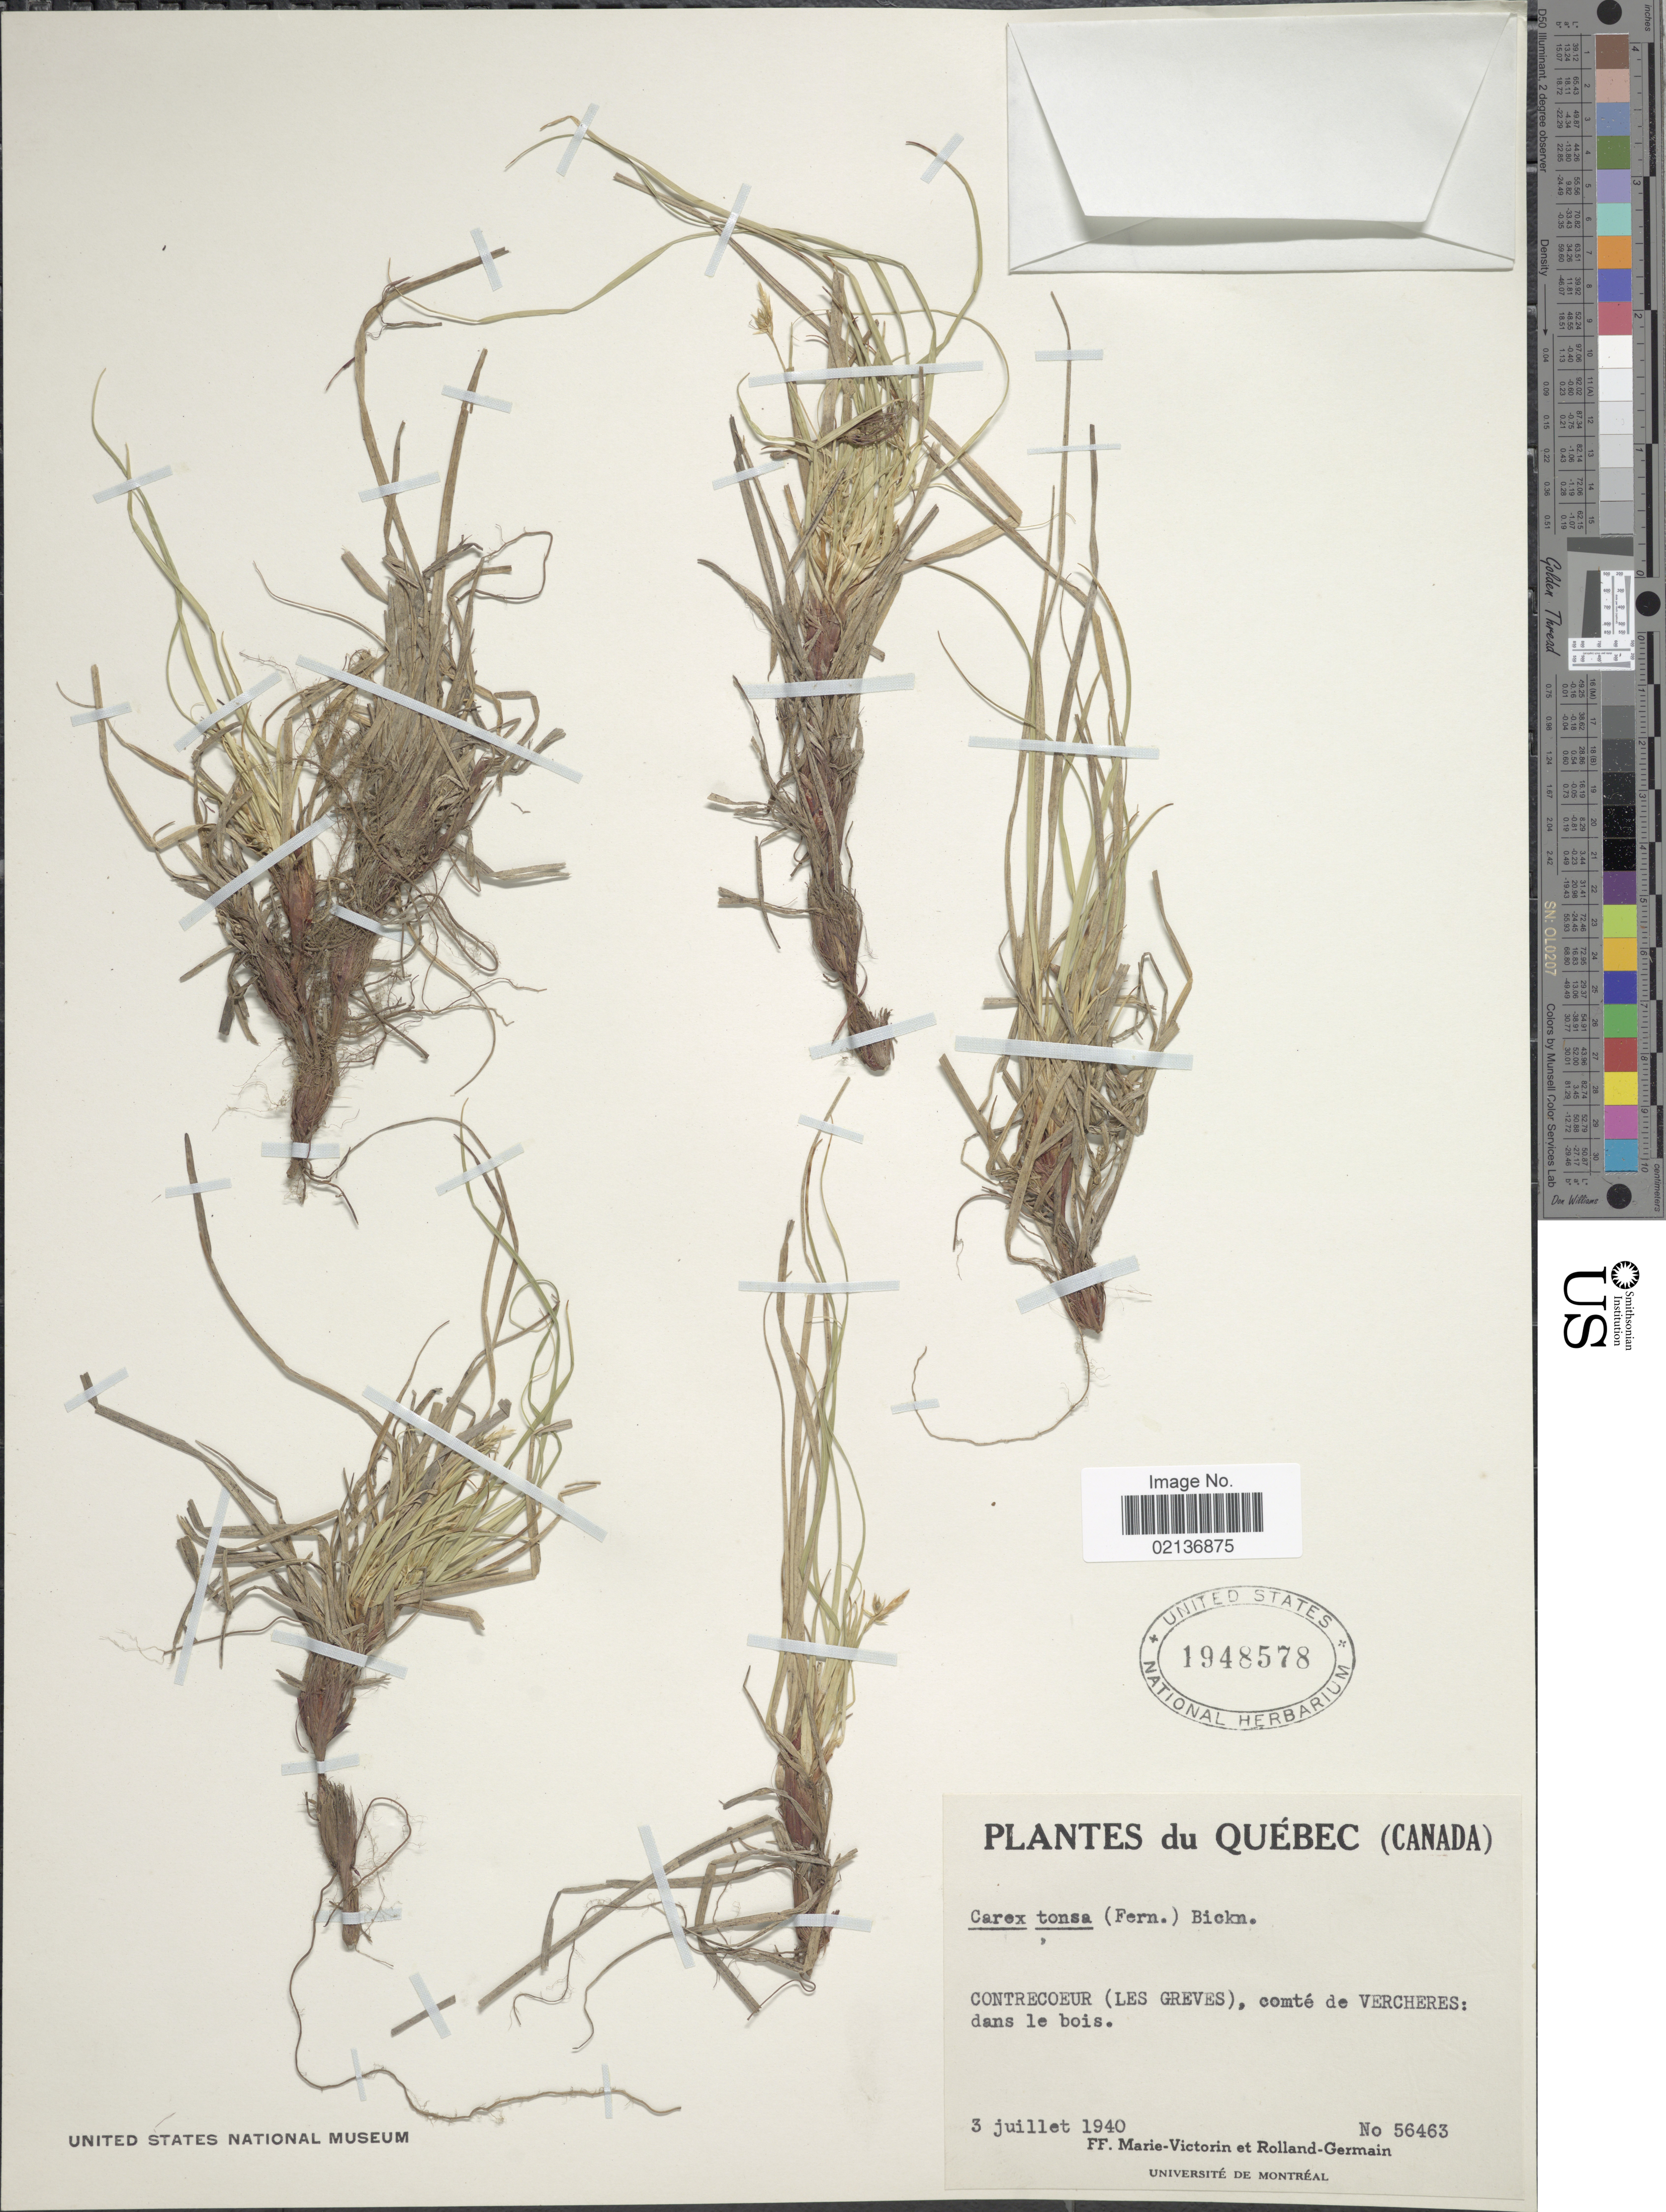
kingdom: Plantae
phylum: Tracheophyta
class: Liliopsida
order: Poales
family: Cyperaceae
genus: Carex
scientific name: Carex tonsa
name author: (Fernald) E.P. Bicknell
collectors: F. Marie-Victorin & Rolland-Germain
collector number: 56463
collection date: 1940-07-03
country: Canada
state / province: Quebec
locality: Contrecoeur (Les Greves), comte de Vercheres: dans le bois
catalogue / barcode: US 1948578